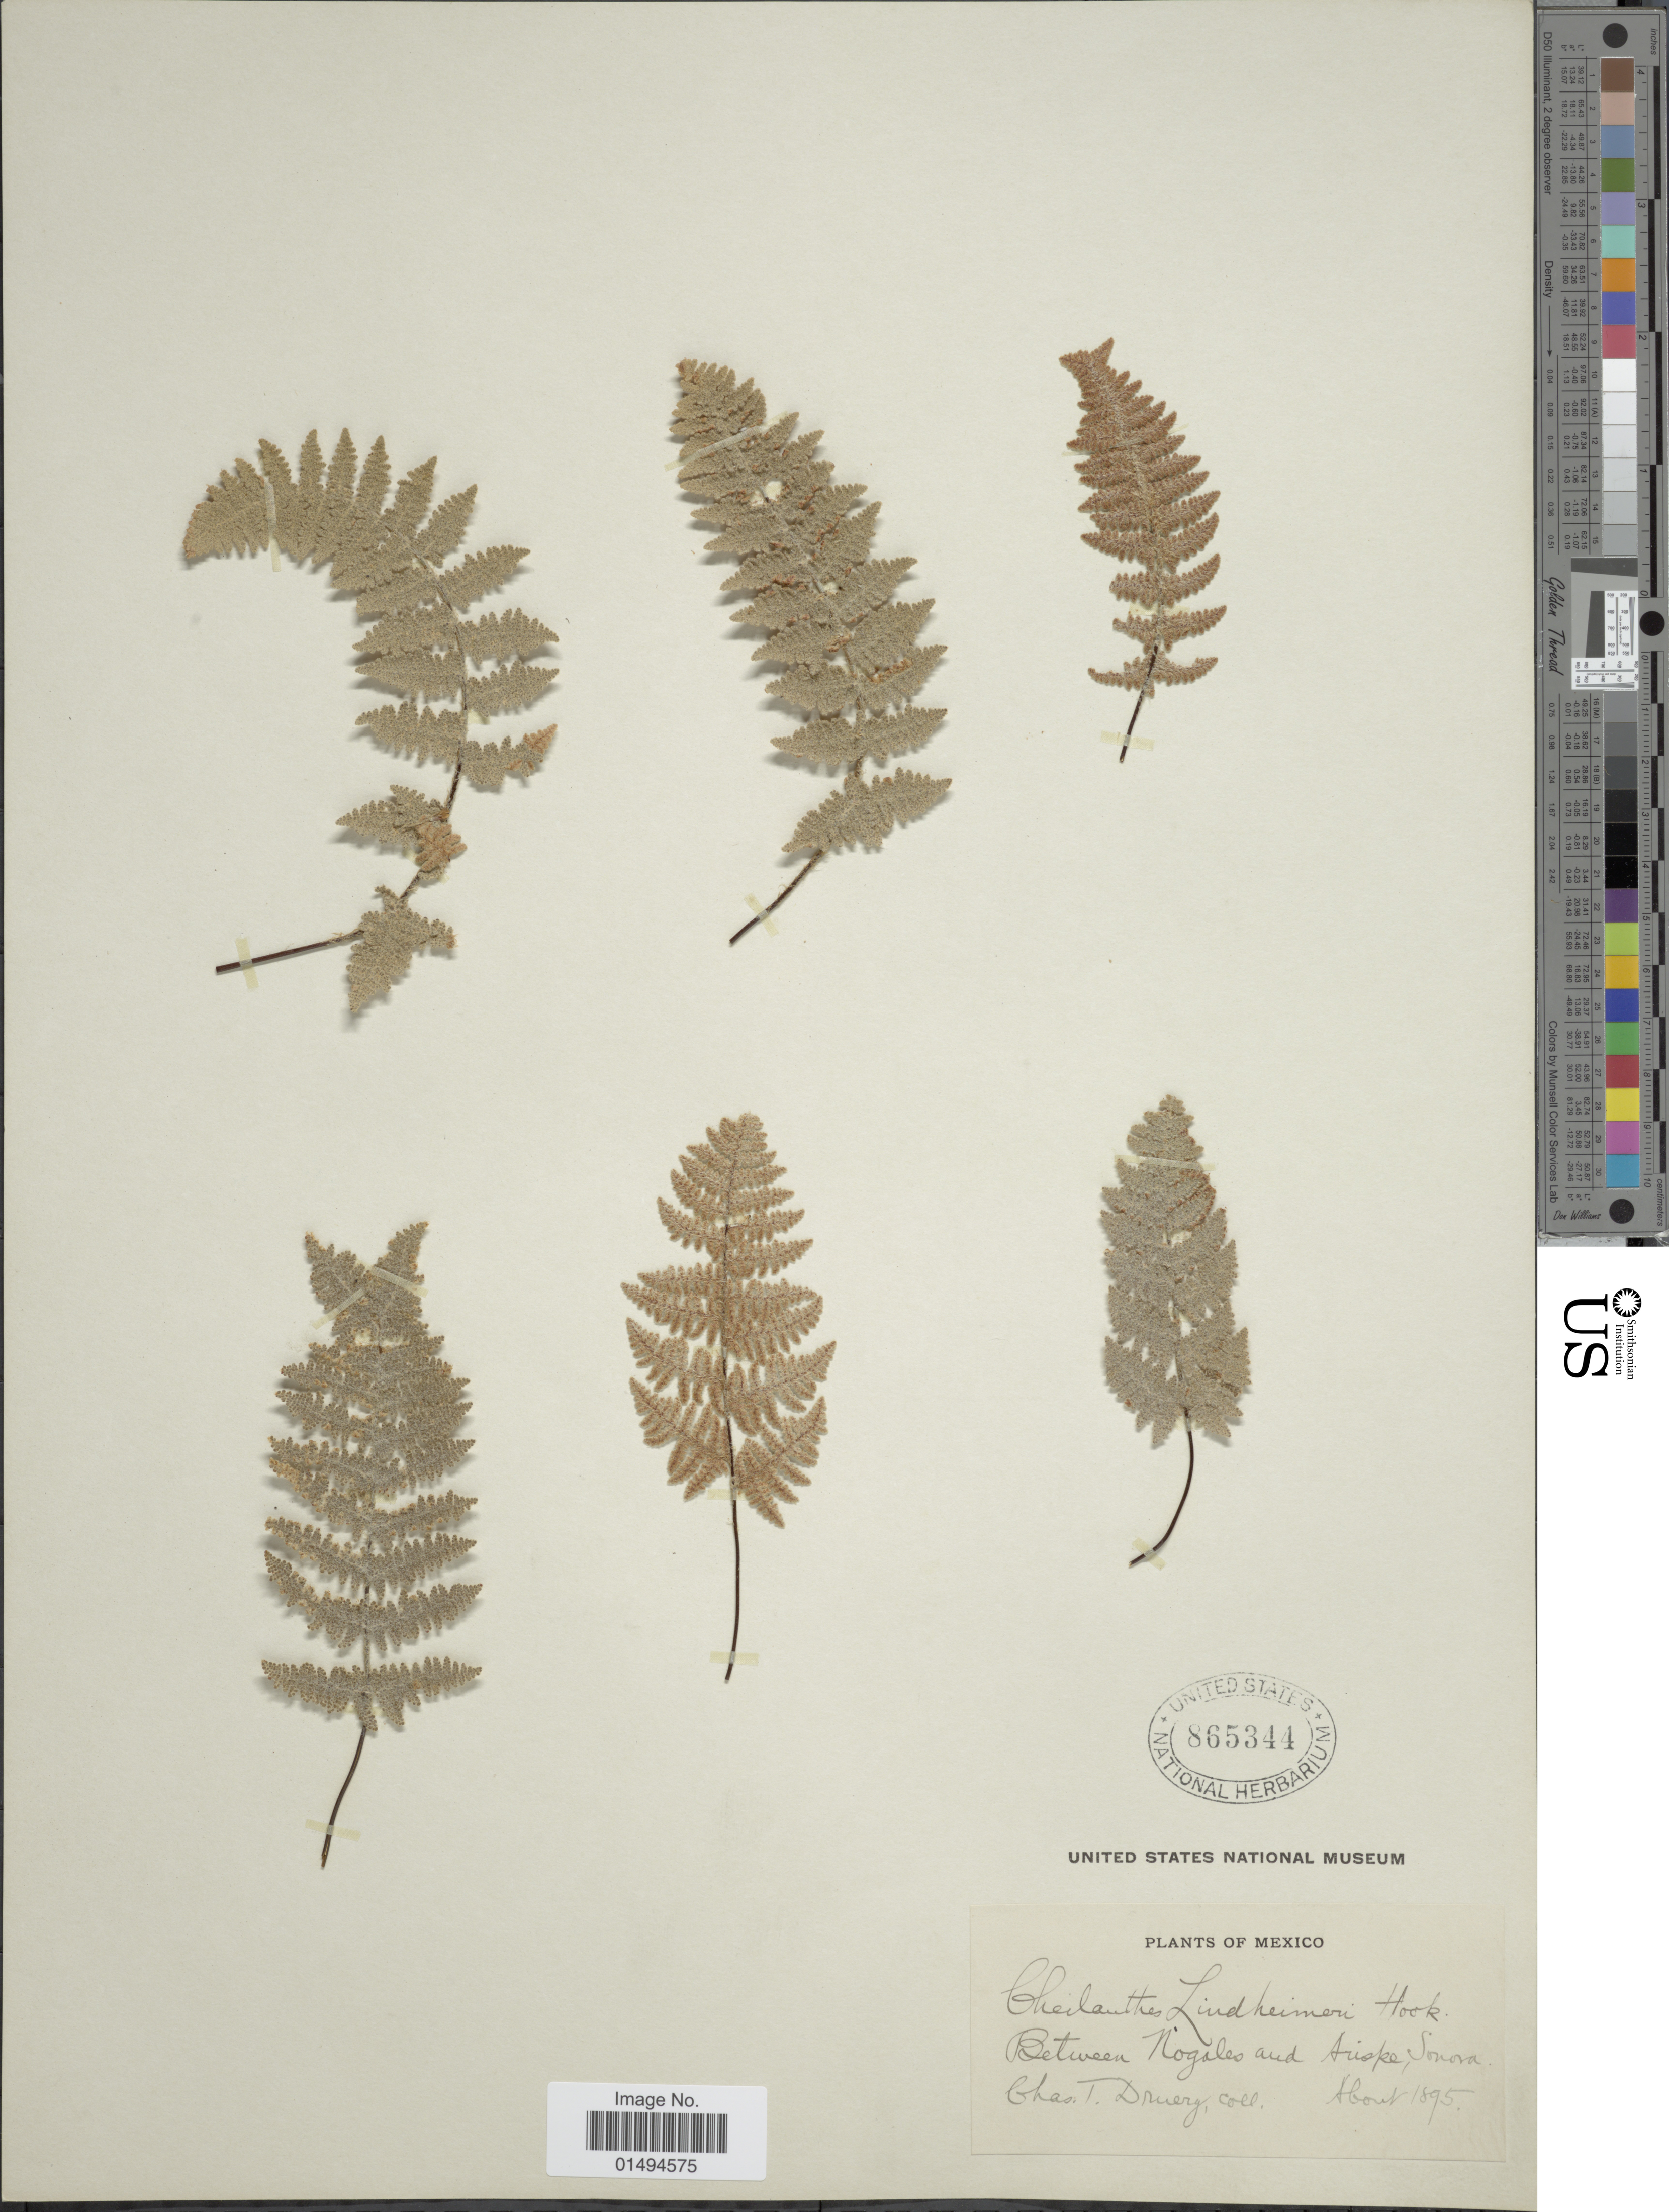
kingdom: Plantae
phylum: Tracheophyta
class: Polypodiopsida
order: Polypodiales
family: Pteridaceae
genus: Myriopteris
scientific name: Myriopteris lindheimeri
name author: (Hook.) J. Sm.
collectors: C. Druery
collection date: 1895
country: Mexico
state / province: Sonora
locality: Between Noga;les and Ariske, Sonora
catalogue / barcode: US 865344